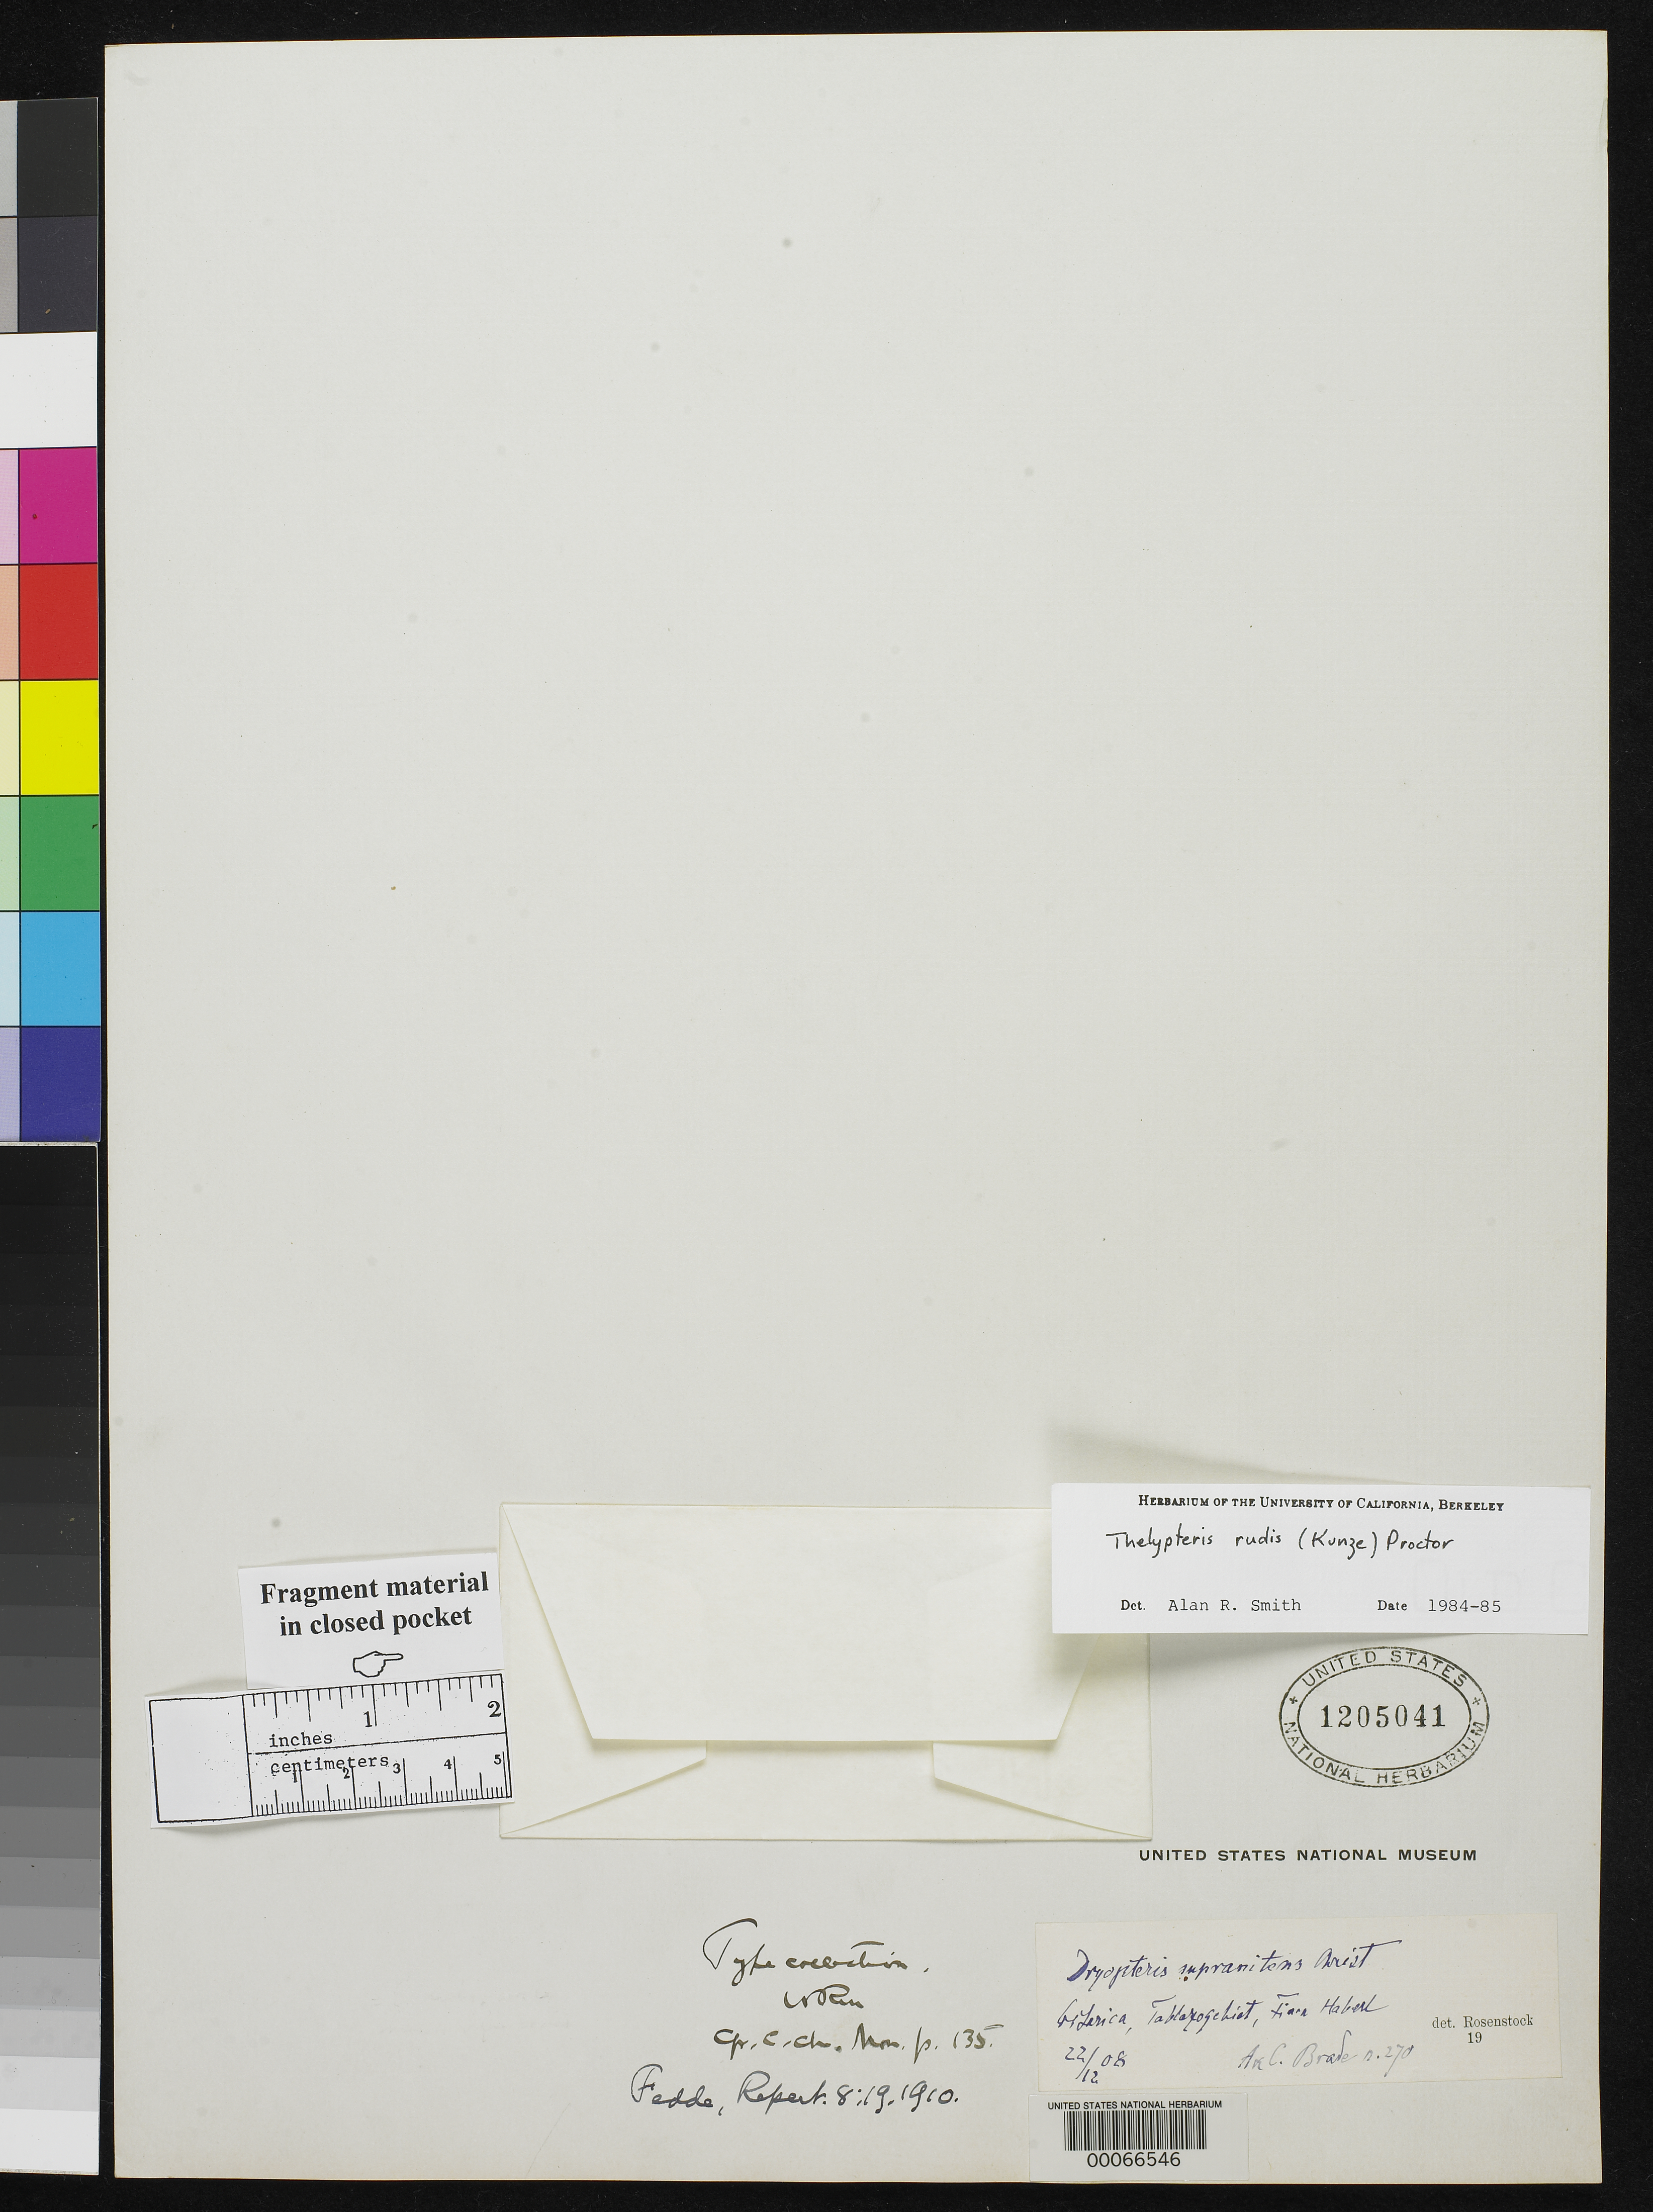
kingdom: Plantae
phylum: Tracheophyta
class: Polypodiopsida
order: Polypodiales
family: Dryopteridaceae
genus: Dryopteris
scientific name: Dryopteris supranitens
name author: Christ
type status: Isotype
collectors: A. C. Brade & A. Brade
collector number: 270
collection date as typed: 22 Dec 1908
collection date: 1908-12-22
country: Costa Rica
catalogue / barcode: US 1205041